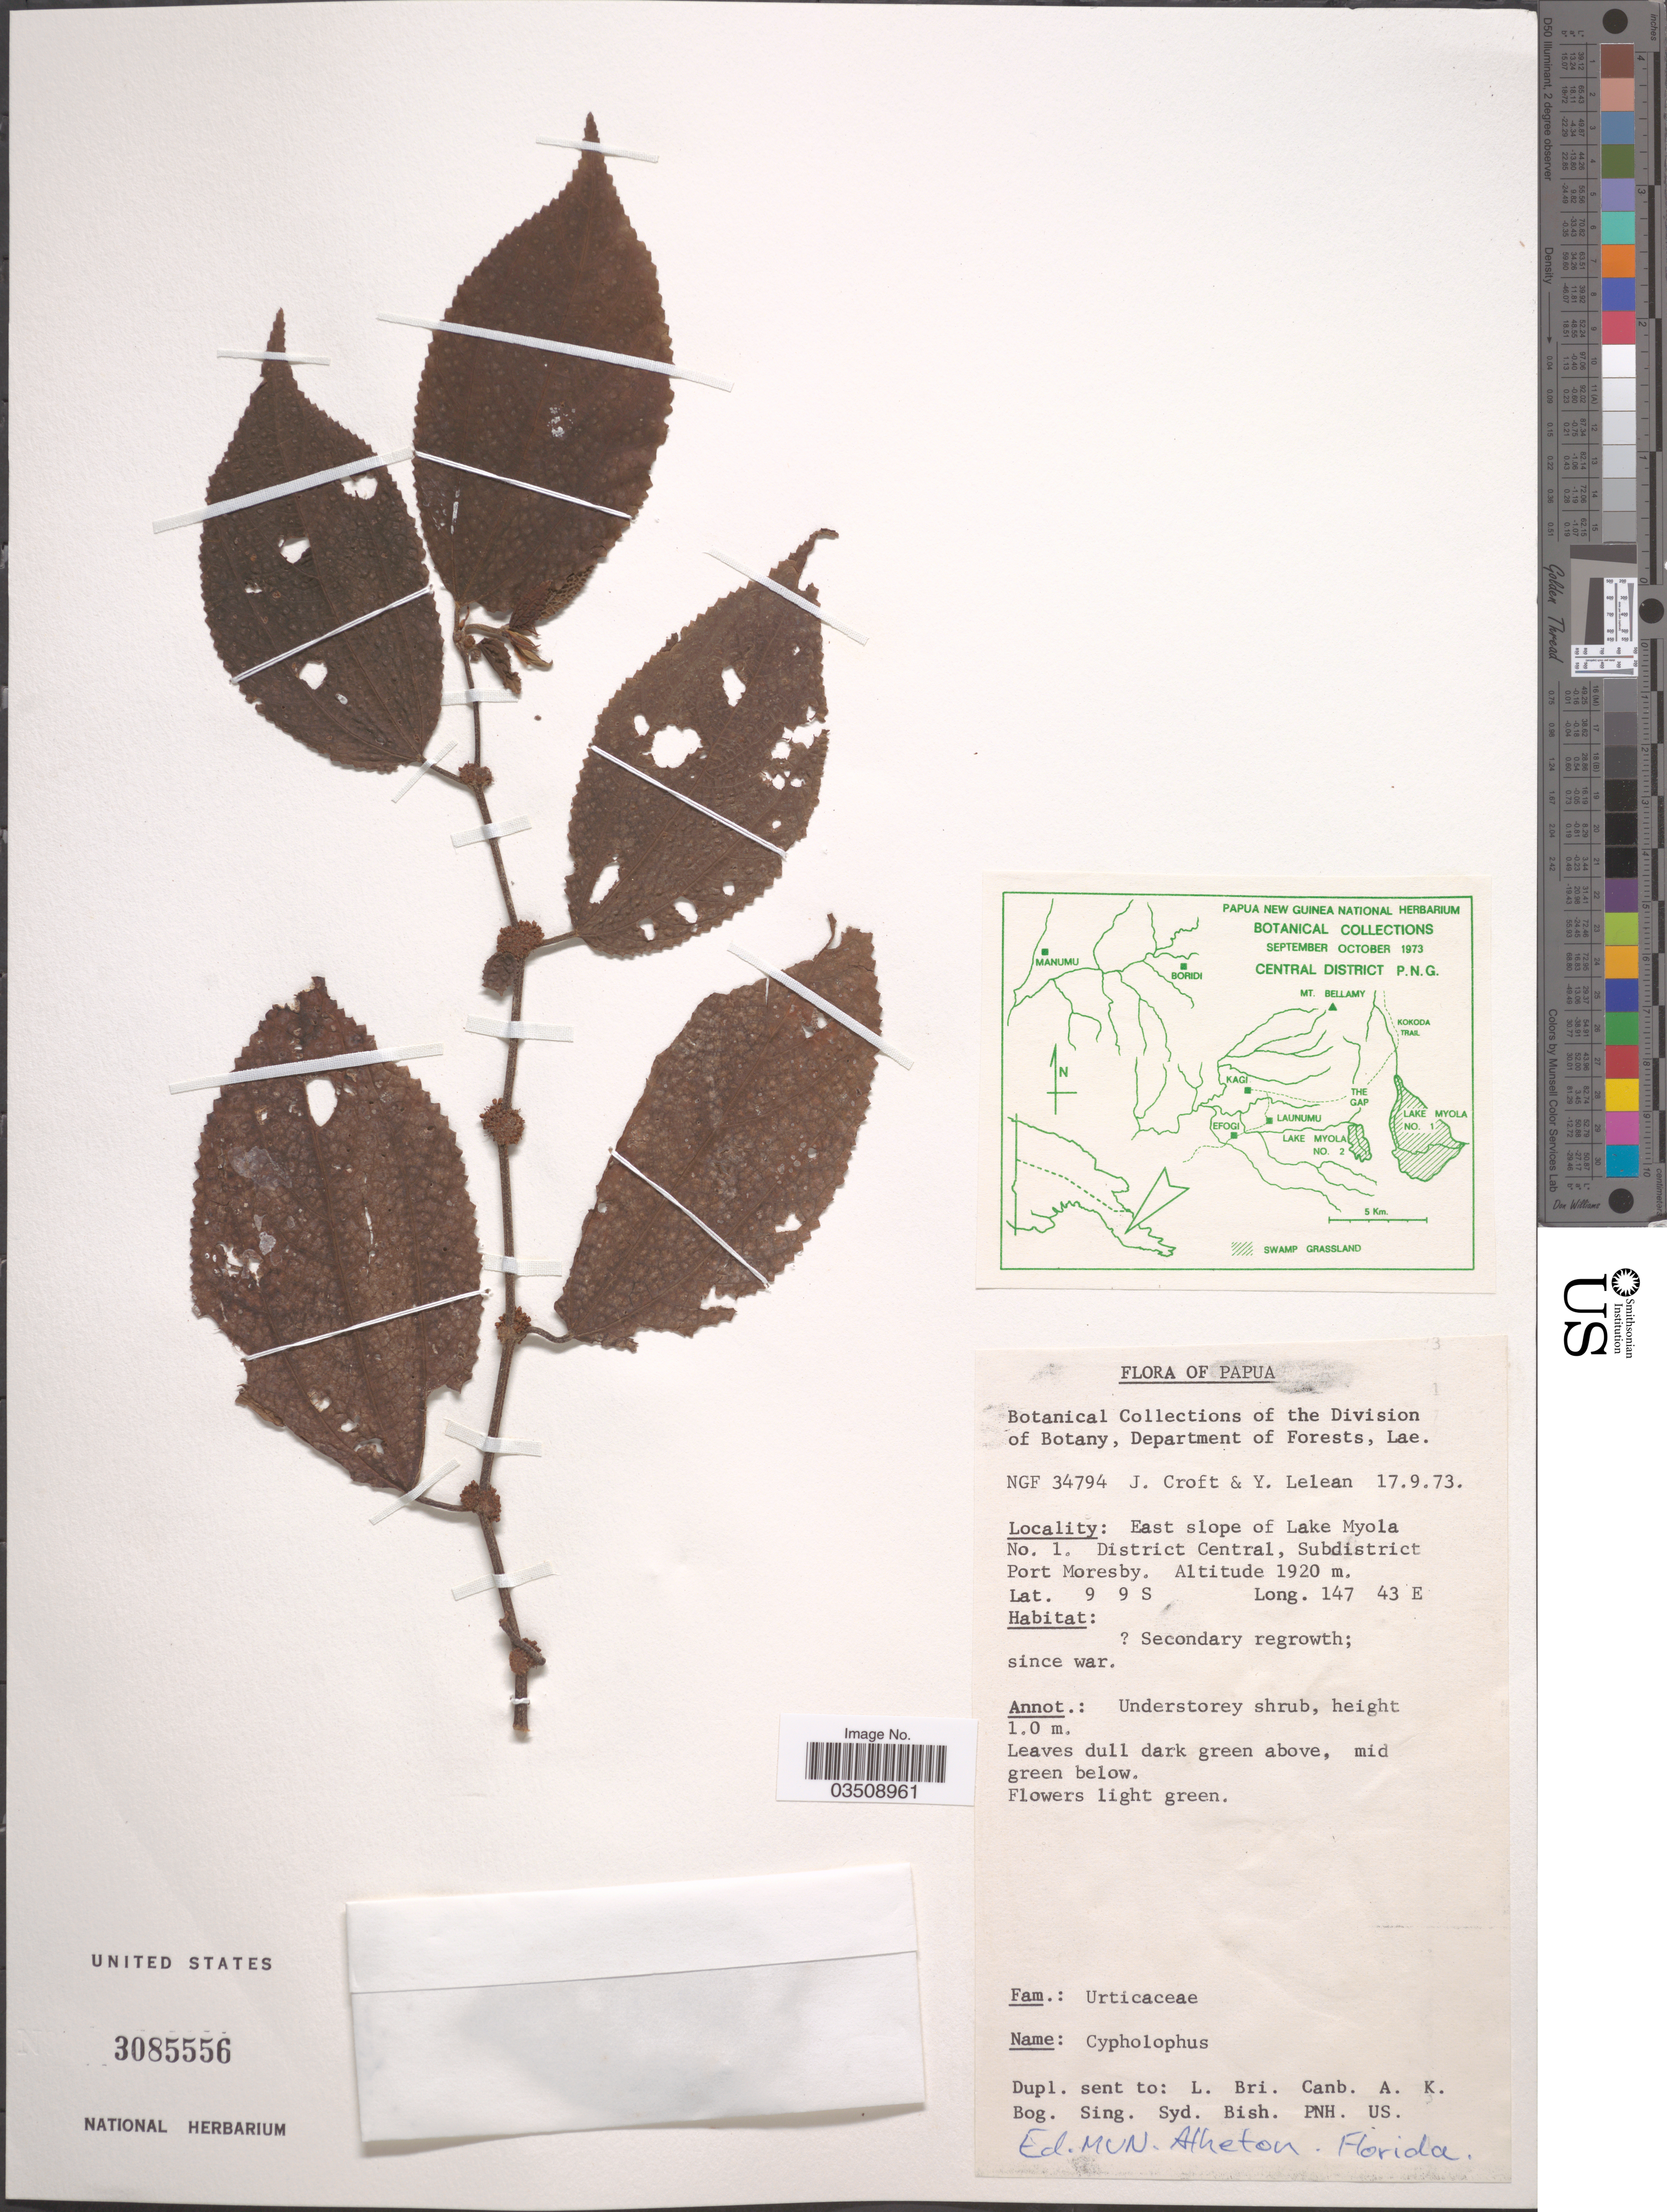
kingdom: Plantae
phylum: Tracheophyta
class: Magnoliopsida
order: Rosales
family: Urticaceae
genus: Cypholophus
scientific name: Cypholophus sp.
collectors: J. Croft & Y. Lelean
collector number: NGF 34794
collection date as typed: Transcribed d/m/y: 17/9/73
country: Papua New Guinea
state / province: Central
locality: Papua. East slope of Lake Myola No. 1. District Central, Subdistrict Port Moresby.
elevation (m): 1920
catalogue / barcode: US 3085556